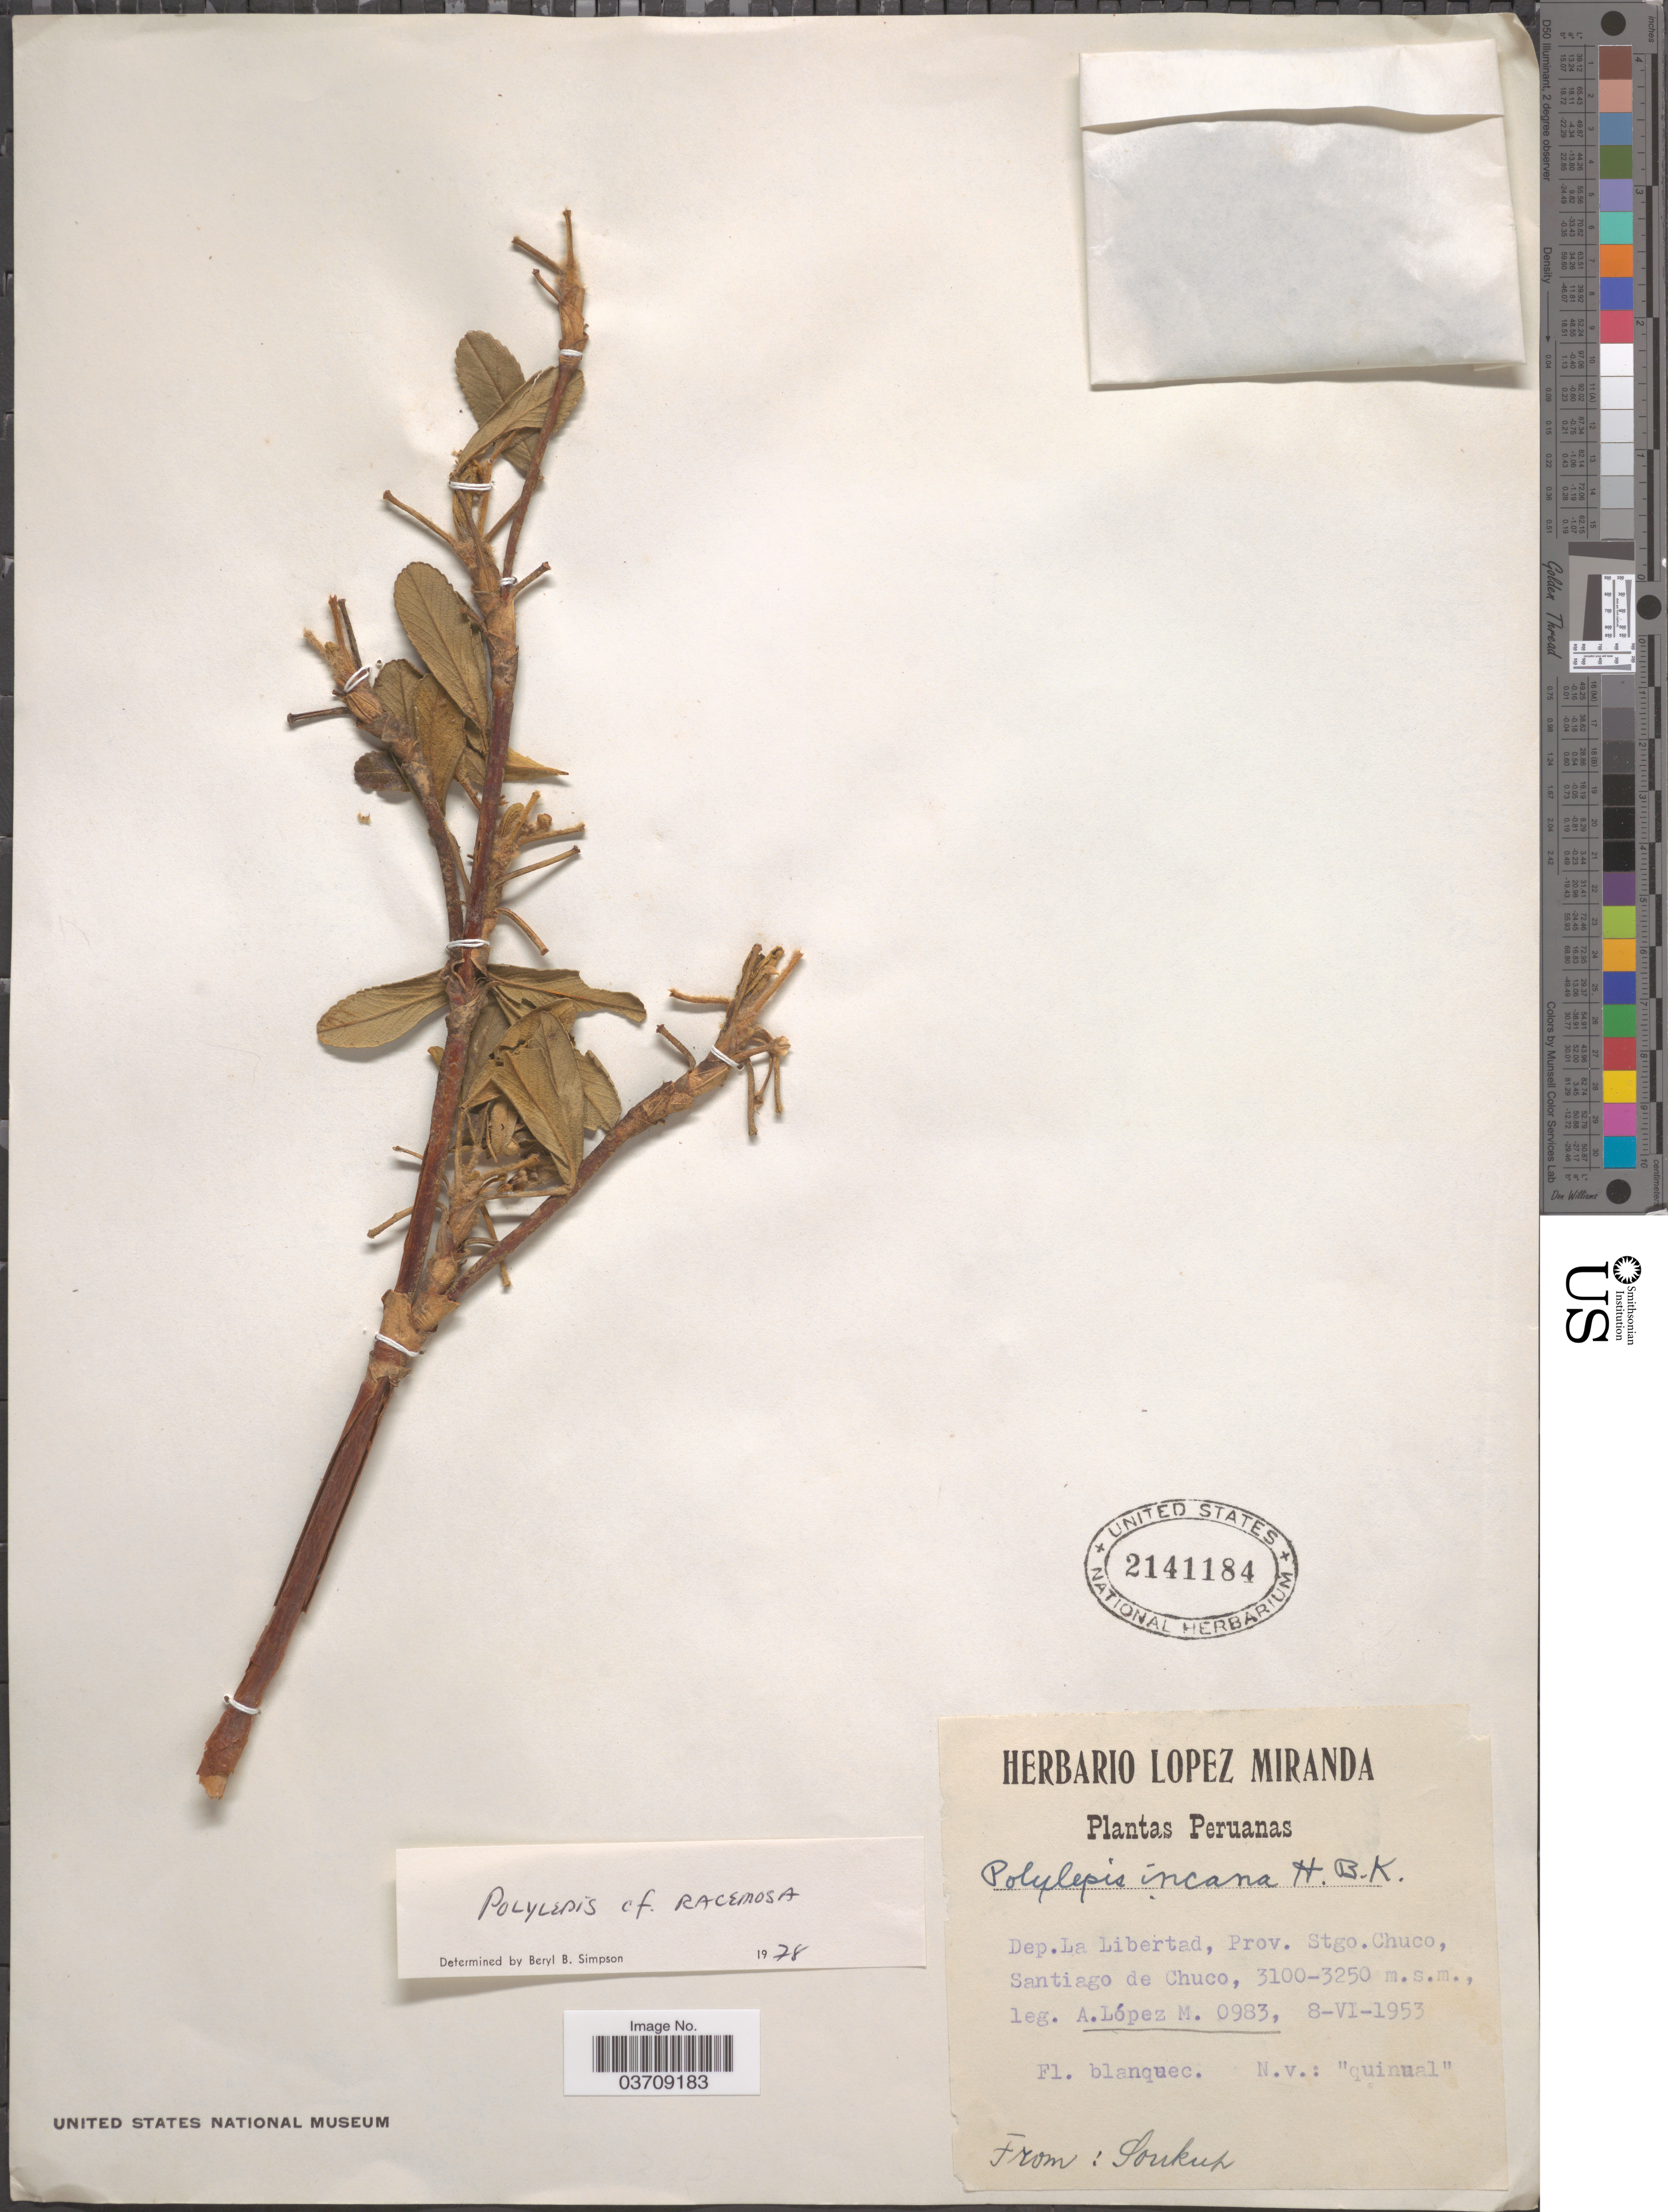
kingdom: Plantae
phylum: Tracheophyta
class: Magnoliopsida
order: Rosales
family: Rosaceae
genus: Polylepis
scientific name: Polylepis racemosa subsp. racemosa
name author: Ruiz & Pav.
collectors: A. López M.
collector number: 0983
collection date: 1953-06-08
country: Peru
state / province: La Libertad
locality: Dep.La Libertad, Prov. Stgo. Chuco, Santiago de Chuco.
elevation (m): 3100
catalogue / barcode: US 2141184